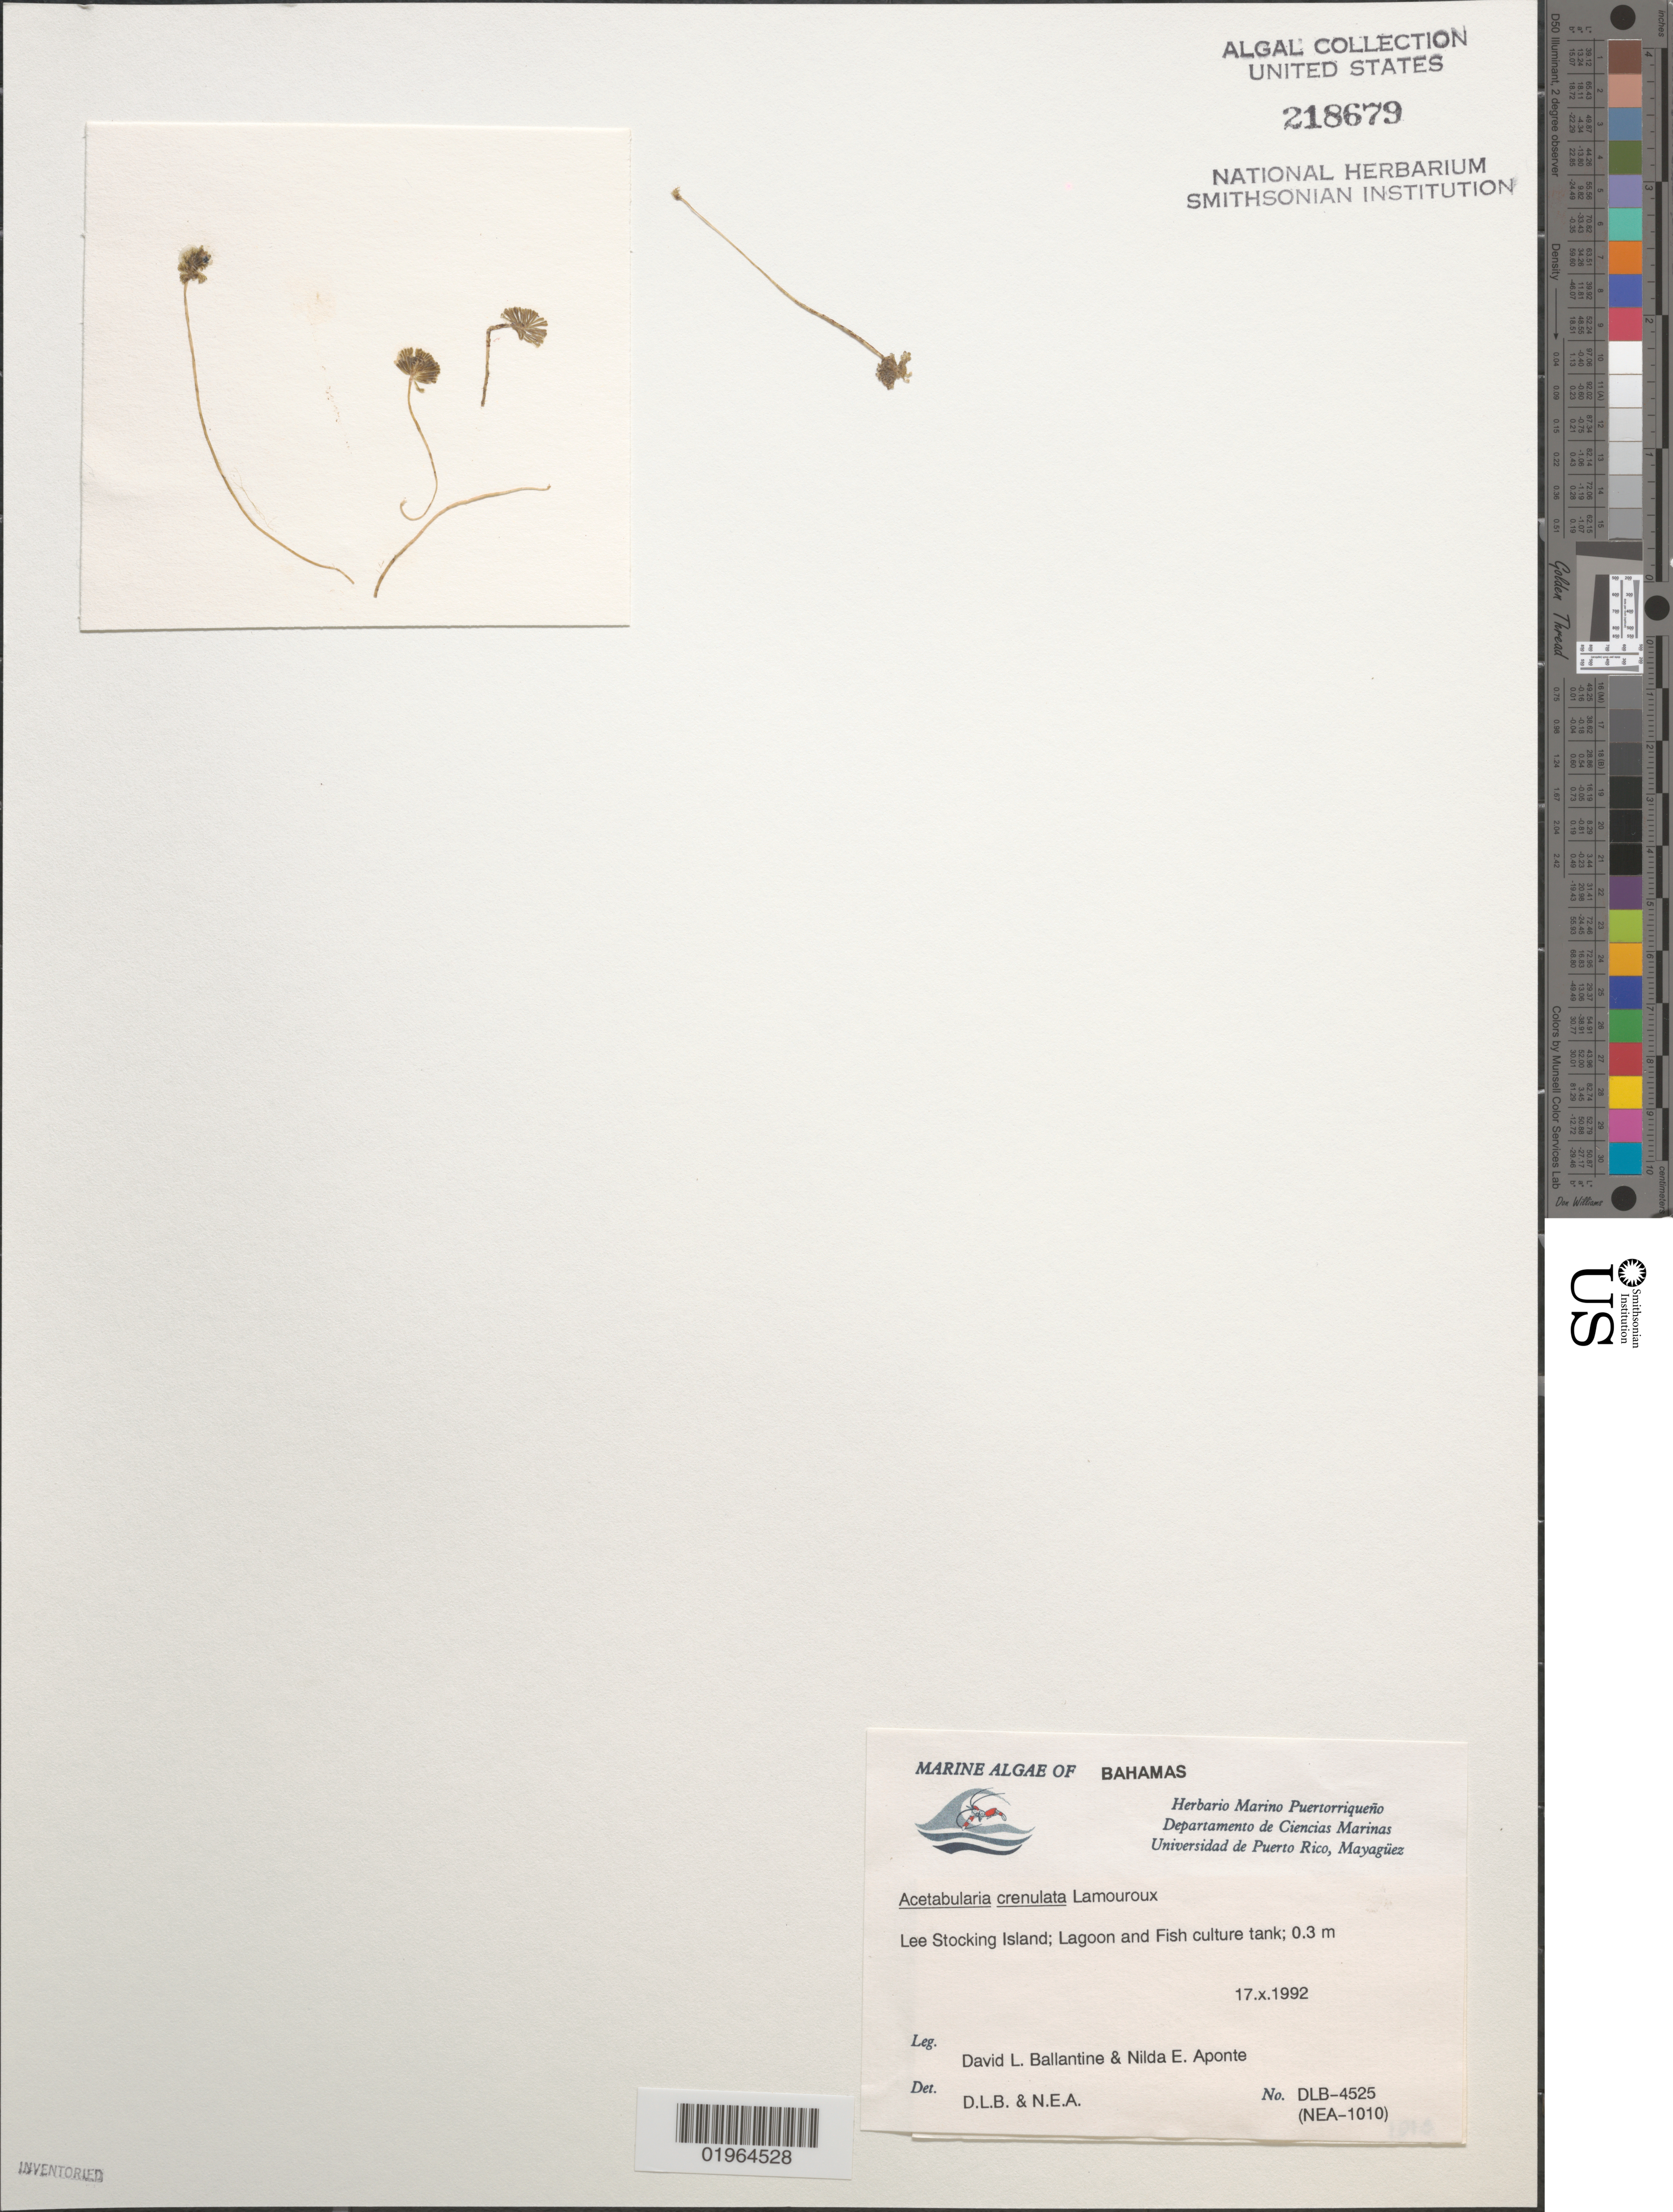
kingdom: Plantae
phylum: Chlorophyta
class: Ulvophyceae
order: Dasycladales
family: Polyphysaceae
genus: Acetabularia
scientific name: Acetabularia acetabulum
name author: J.V.Lamouroux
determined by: Ballantine, D. L.; Aponte, N. E.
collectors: D.L. Ballantine & N. E. Aponte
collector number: DLB 4525, NEA 1010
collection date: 1992-10-17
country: Bahamas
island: Lee Stocking Island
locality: Lagoon and Fish culture tank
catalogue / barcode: US 218679